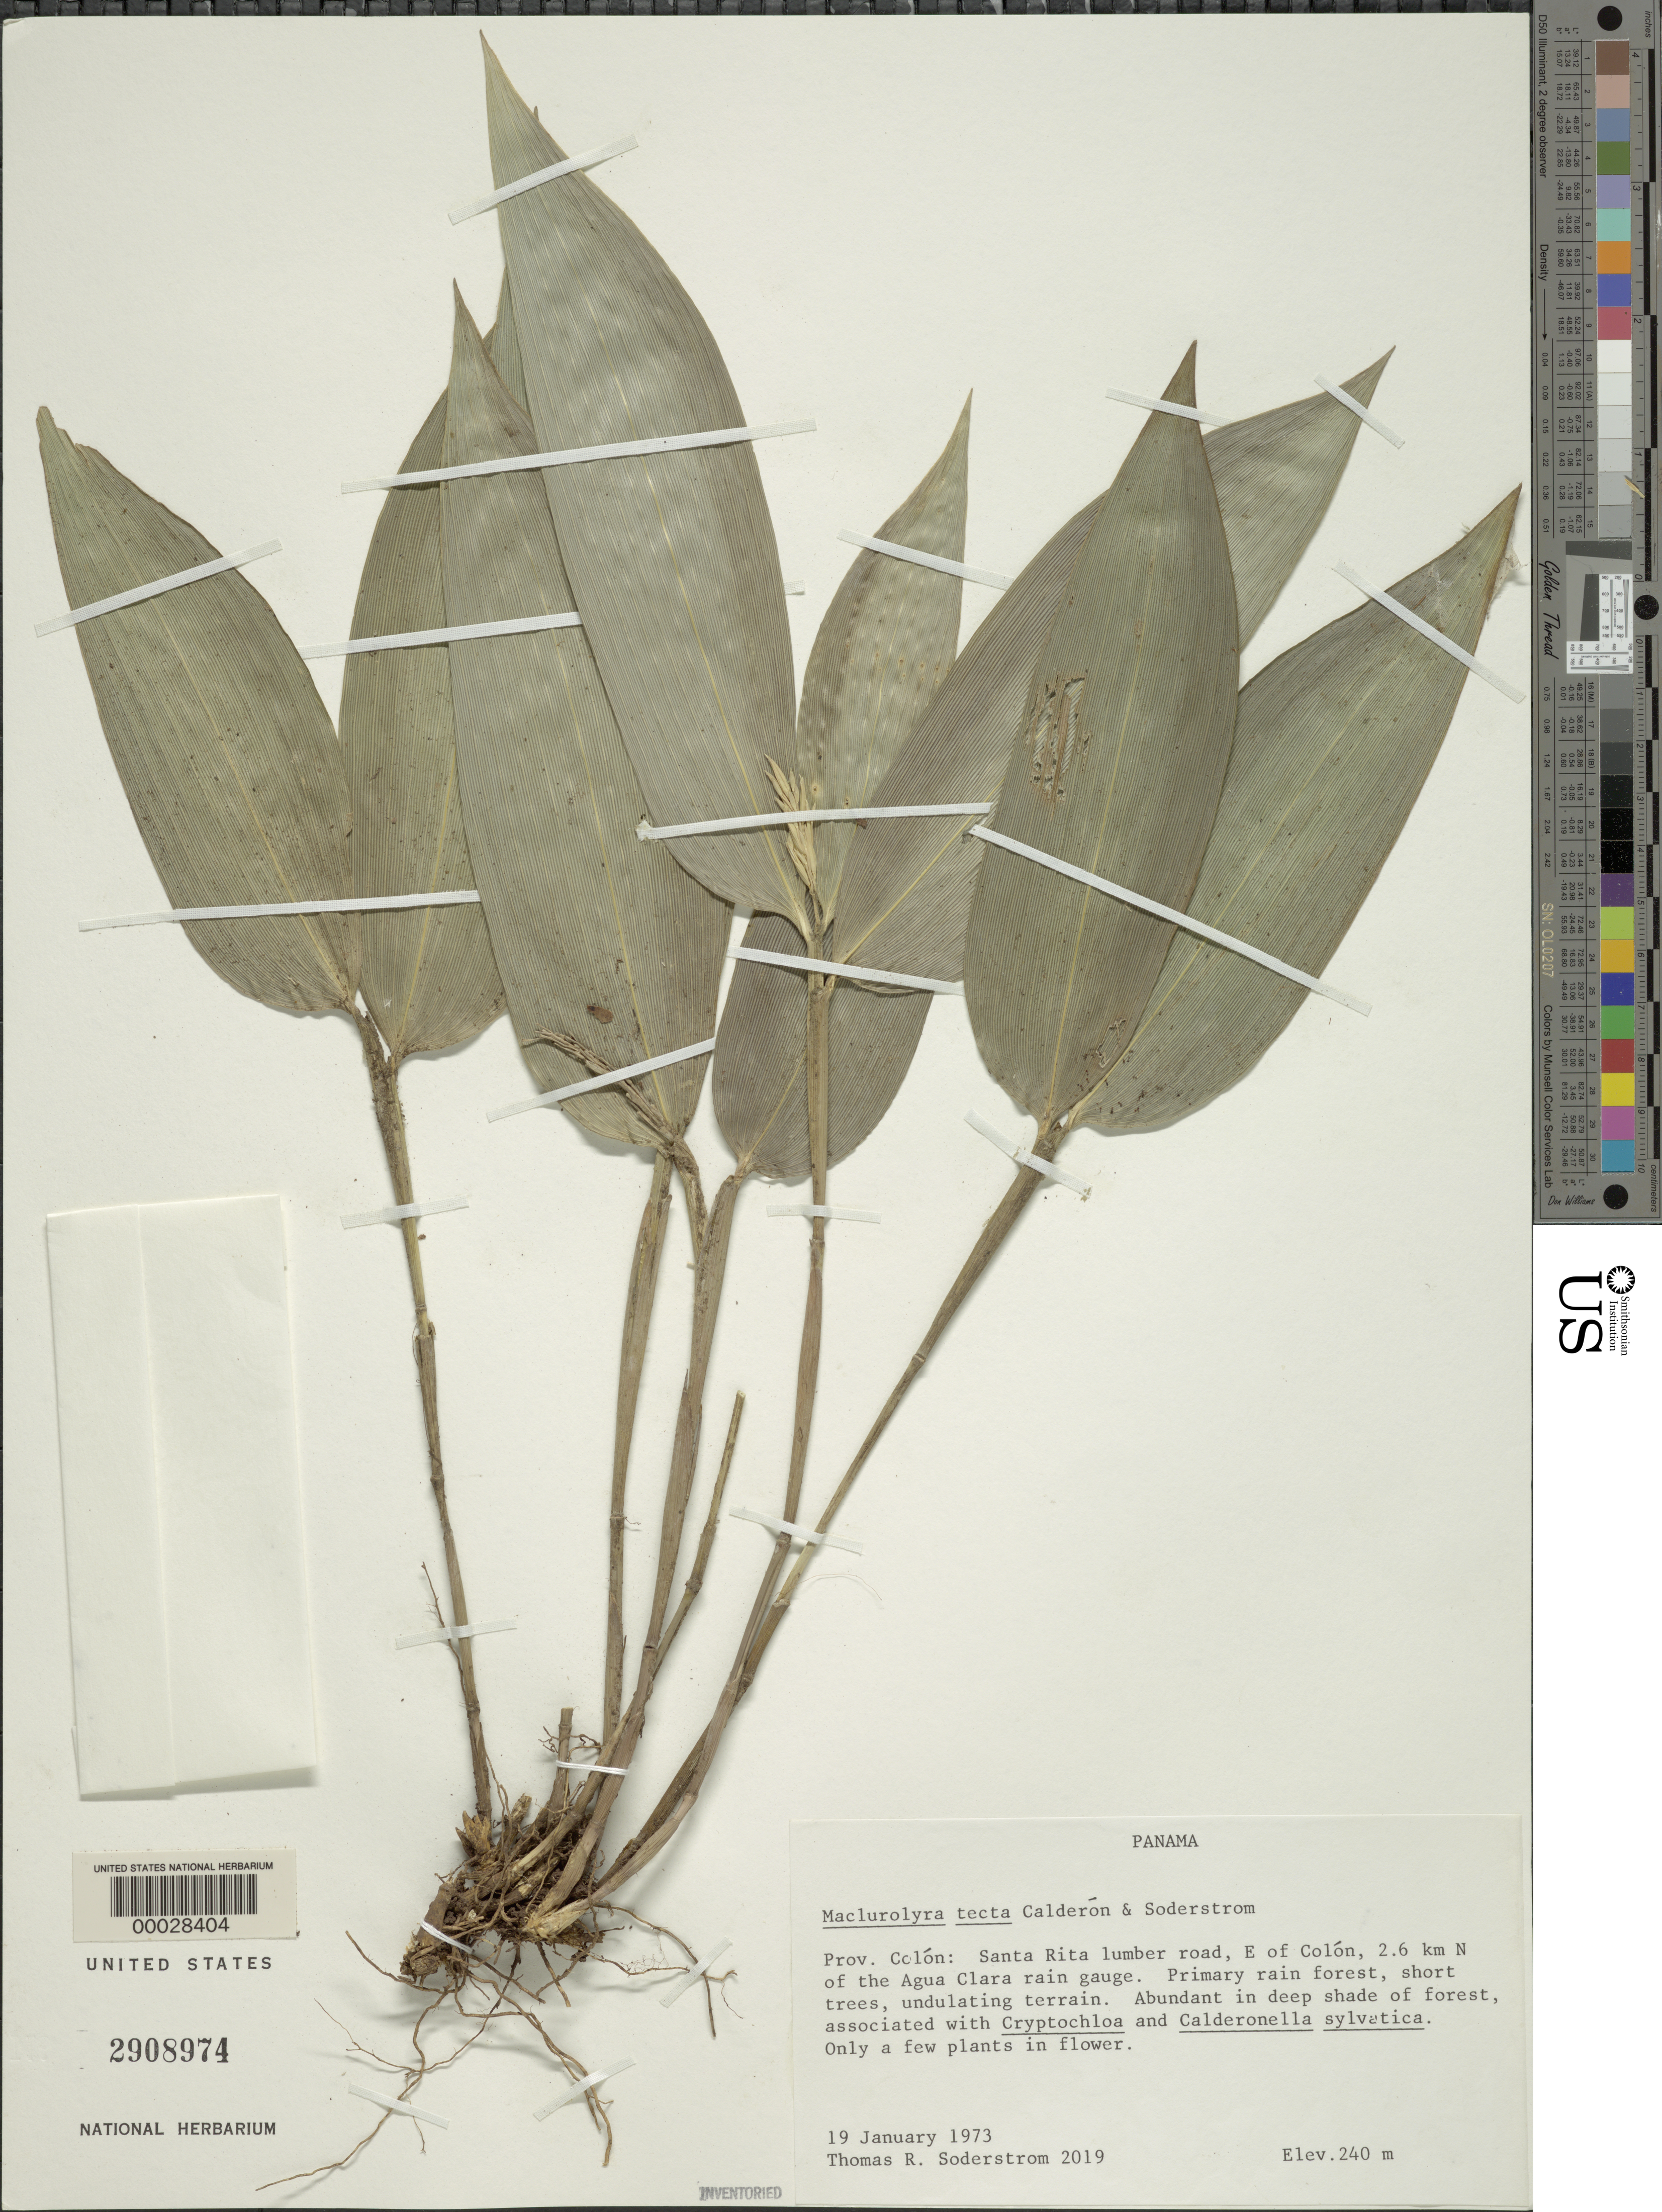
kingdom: Plantae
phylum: Tracheophyta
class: Liliopsida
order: Poales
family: Poaceae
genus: Leptaspis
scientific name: Leptaspis zeylanica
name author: Nees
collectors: T. R. Soderstrom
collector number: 2019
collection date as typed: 19 Jan 1973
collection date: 1973-01-19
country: Panama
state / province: Colón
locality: Santa Rita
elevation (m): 240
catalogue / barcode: US 2908974